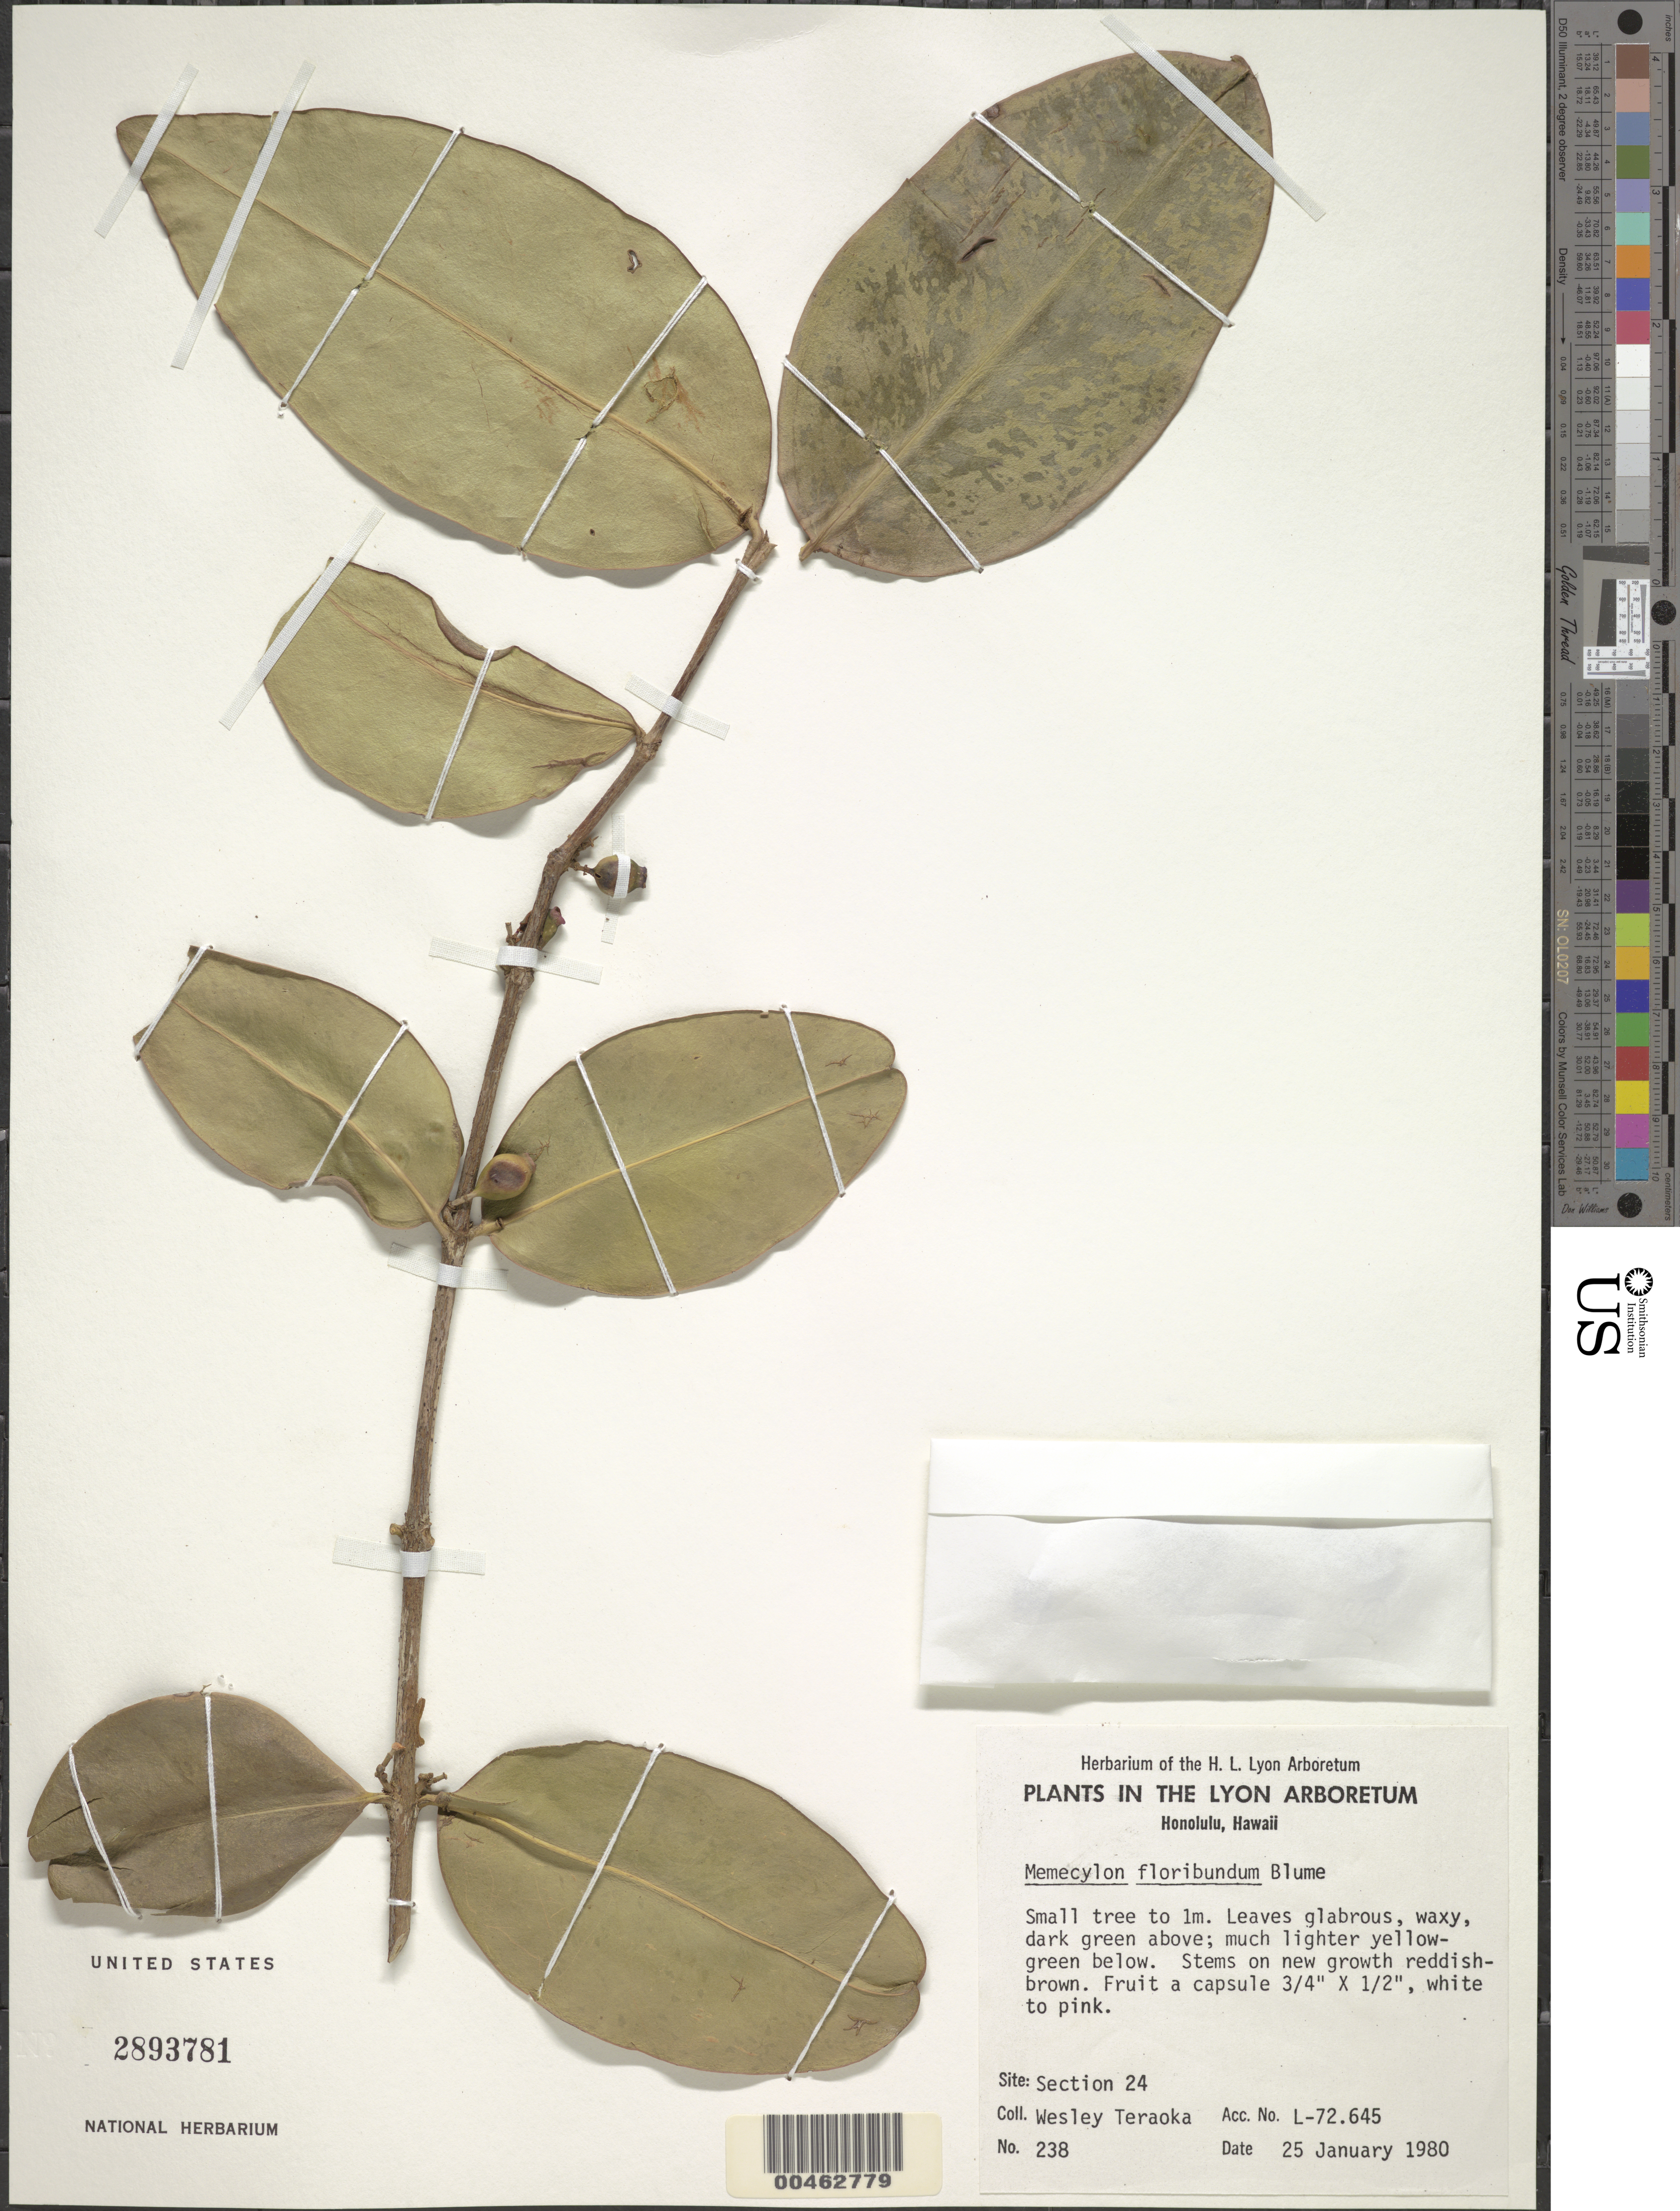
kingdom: Plantae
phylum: Tracheophyta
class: Magnoliopsida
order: Myrtales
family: Melastomataceae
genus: Memecylon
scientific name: Memecylon floribundum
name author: Blume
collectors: W. Teraoka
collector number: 238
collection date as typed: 25 Jan 1980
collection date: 1980-01-25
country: United States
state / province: Hawaii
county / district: Honolulu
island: Oahu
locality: Honolulu, Herbarium of the H.L. Lyon Arboretum, Section 24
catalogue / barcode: US 2893781